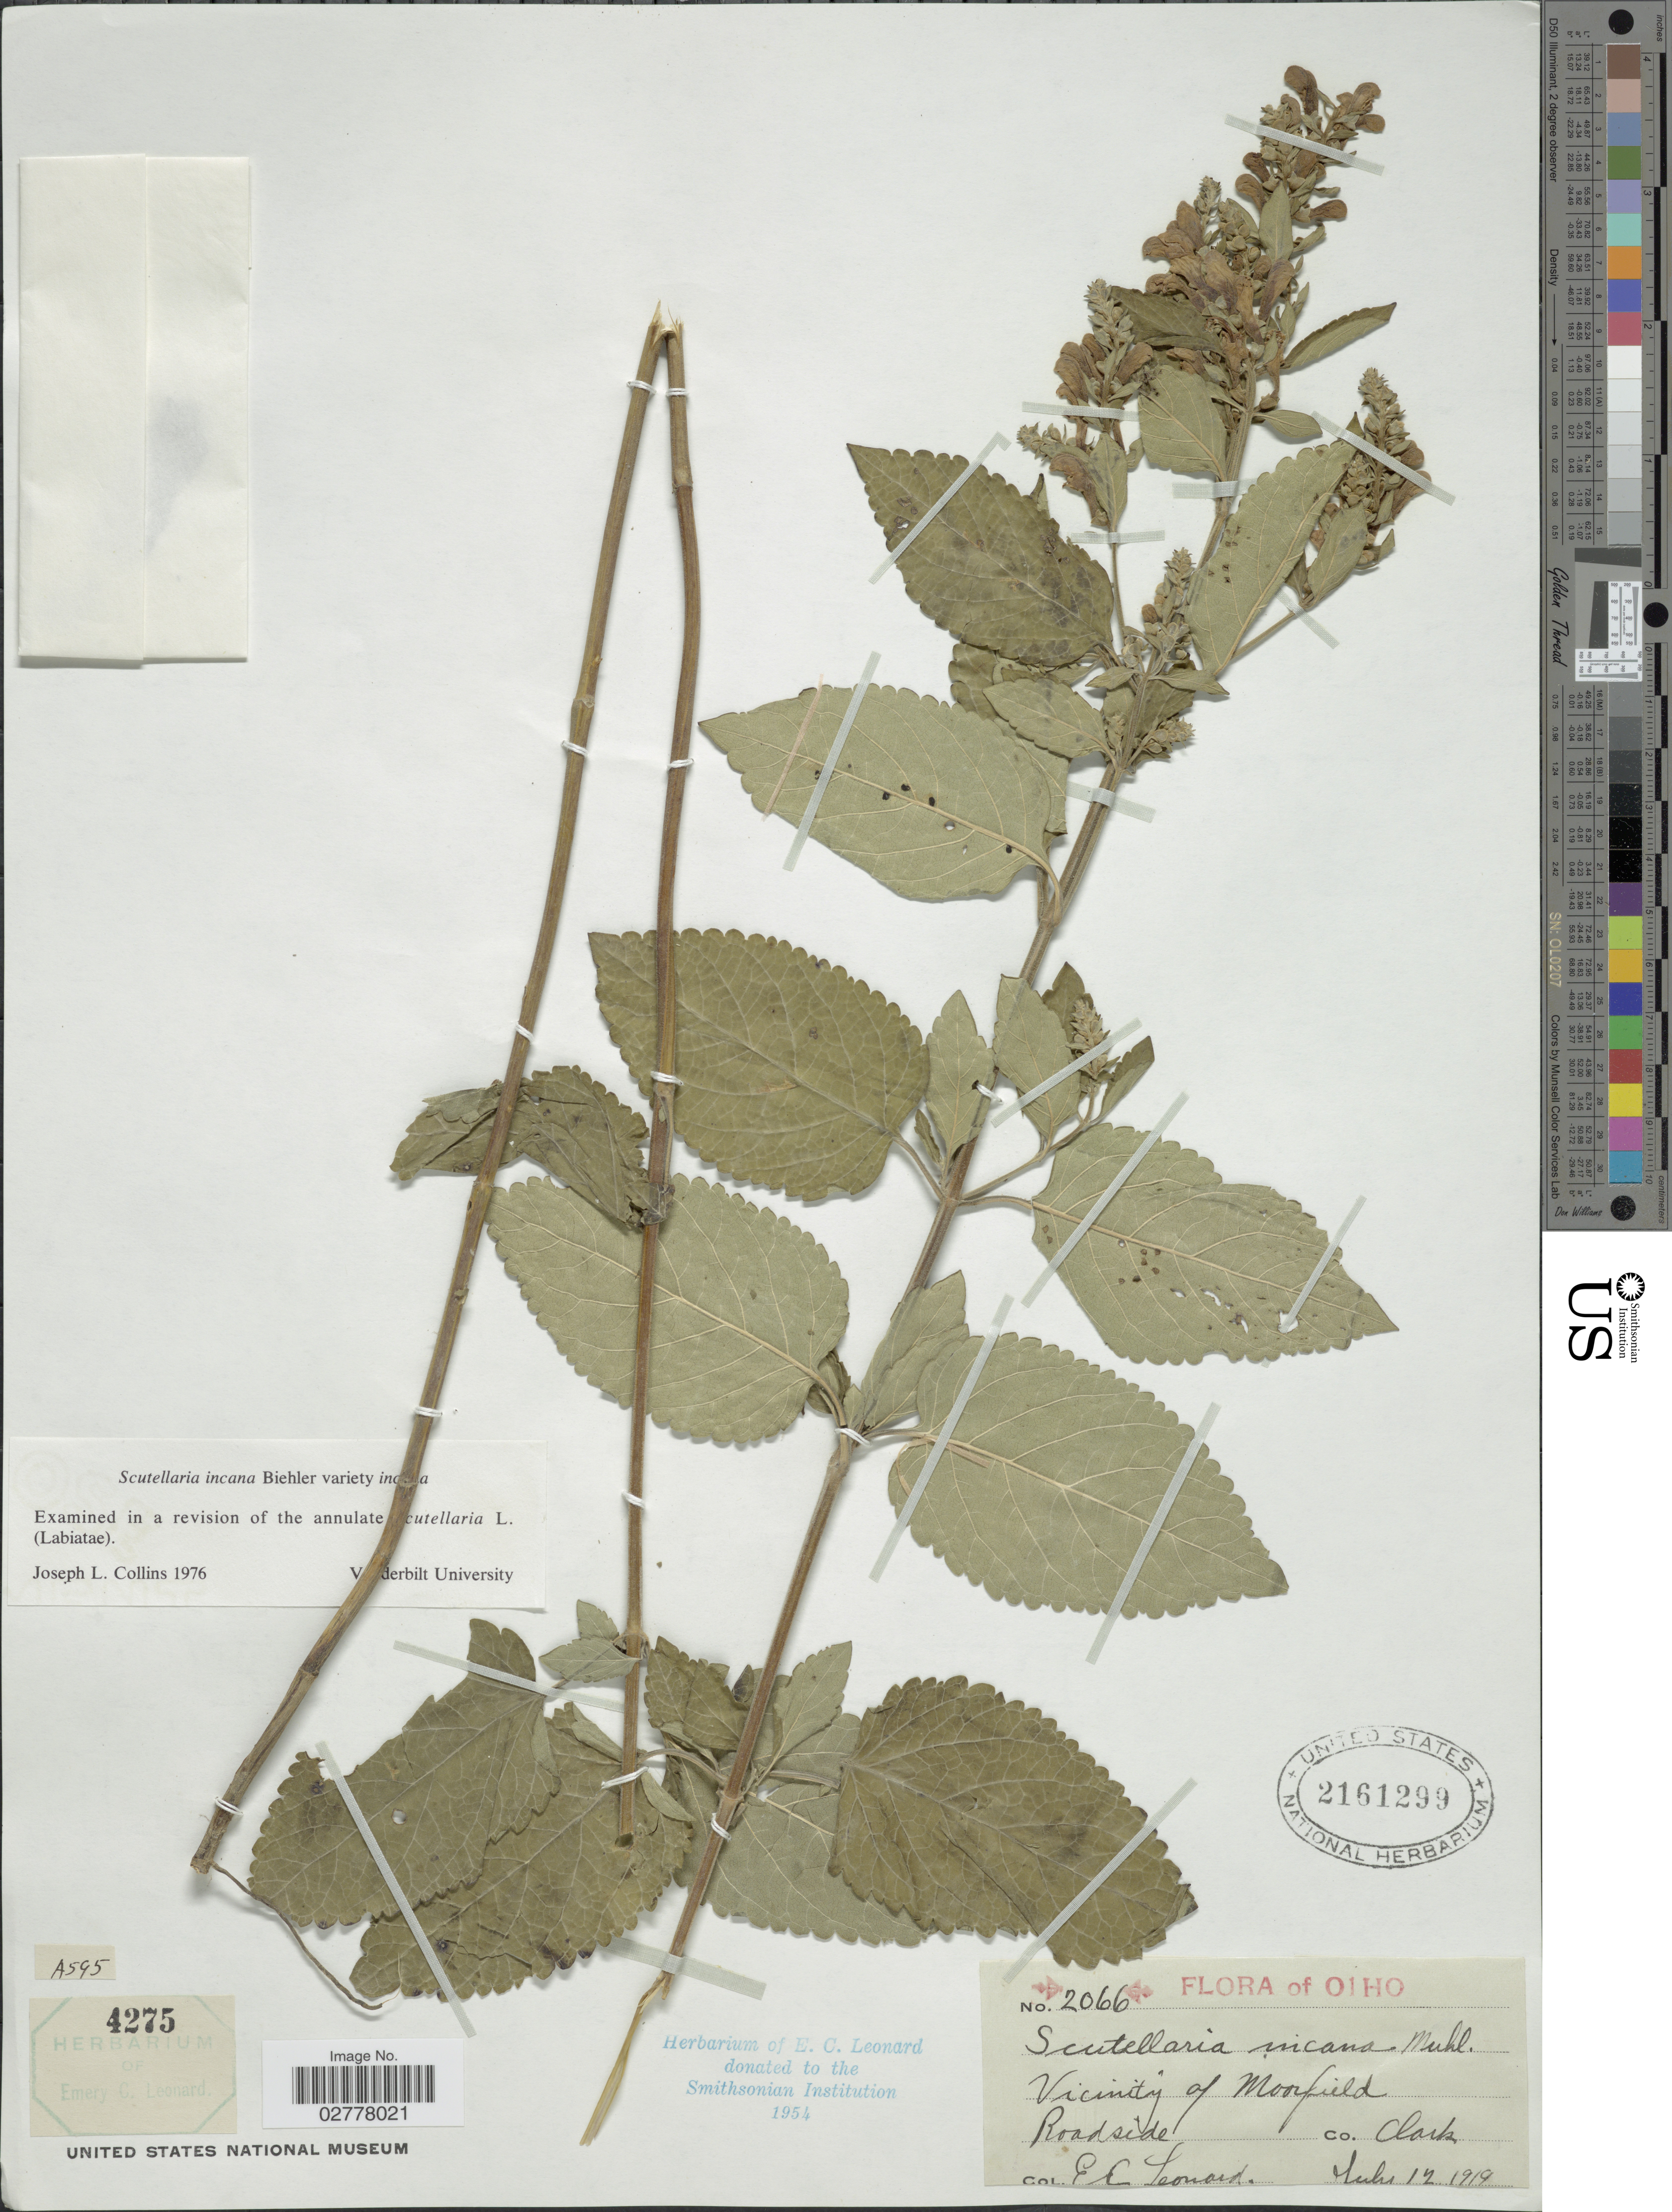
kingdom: Plantae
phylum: Tracheophyta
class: Magnoliopsida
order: Lamiales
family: Lamiaceae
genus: Scutellaria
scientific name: Scutellaria incana var. incana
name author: Biehler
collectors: E. C. Leonard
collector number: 2066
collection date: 1919-07-12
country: United States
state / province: Ohio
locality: Vicinity of Moorfield, Roadside Co. Clark.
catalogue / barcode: US 2161299